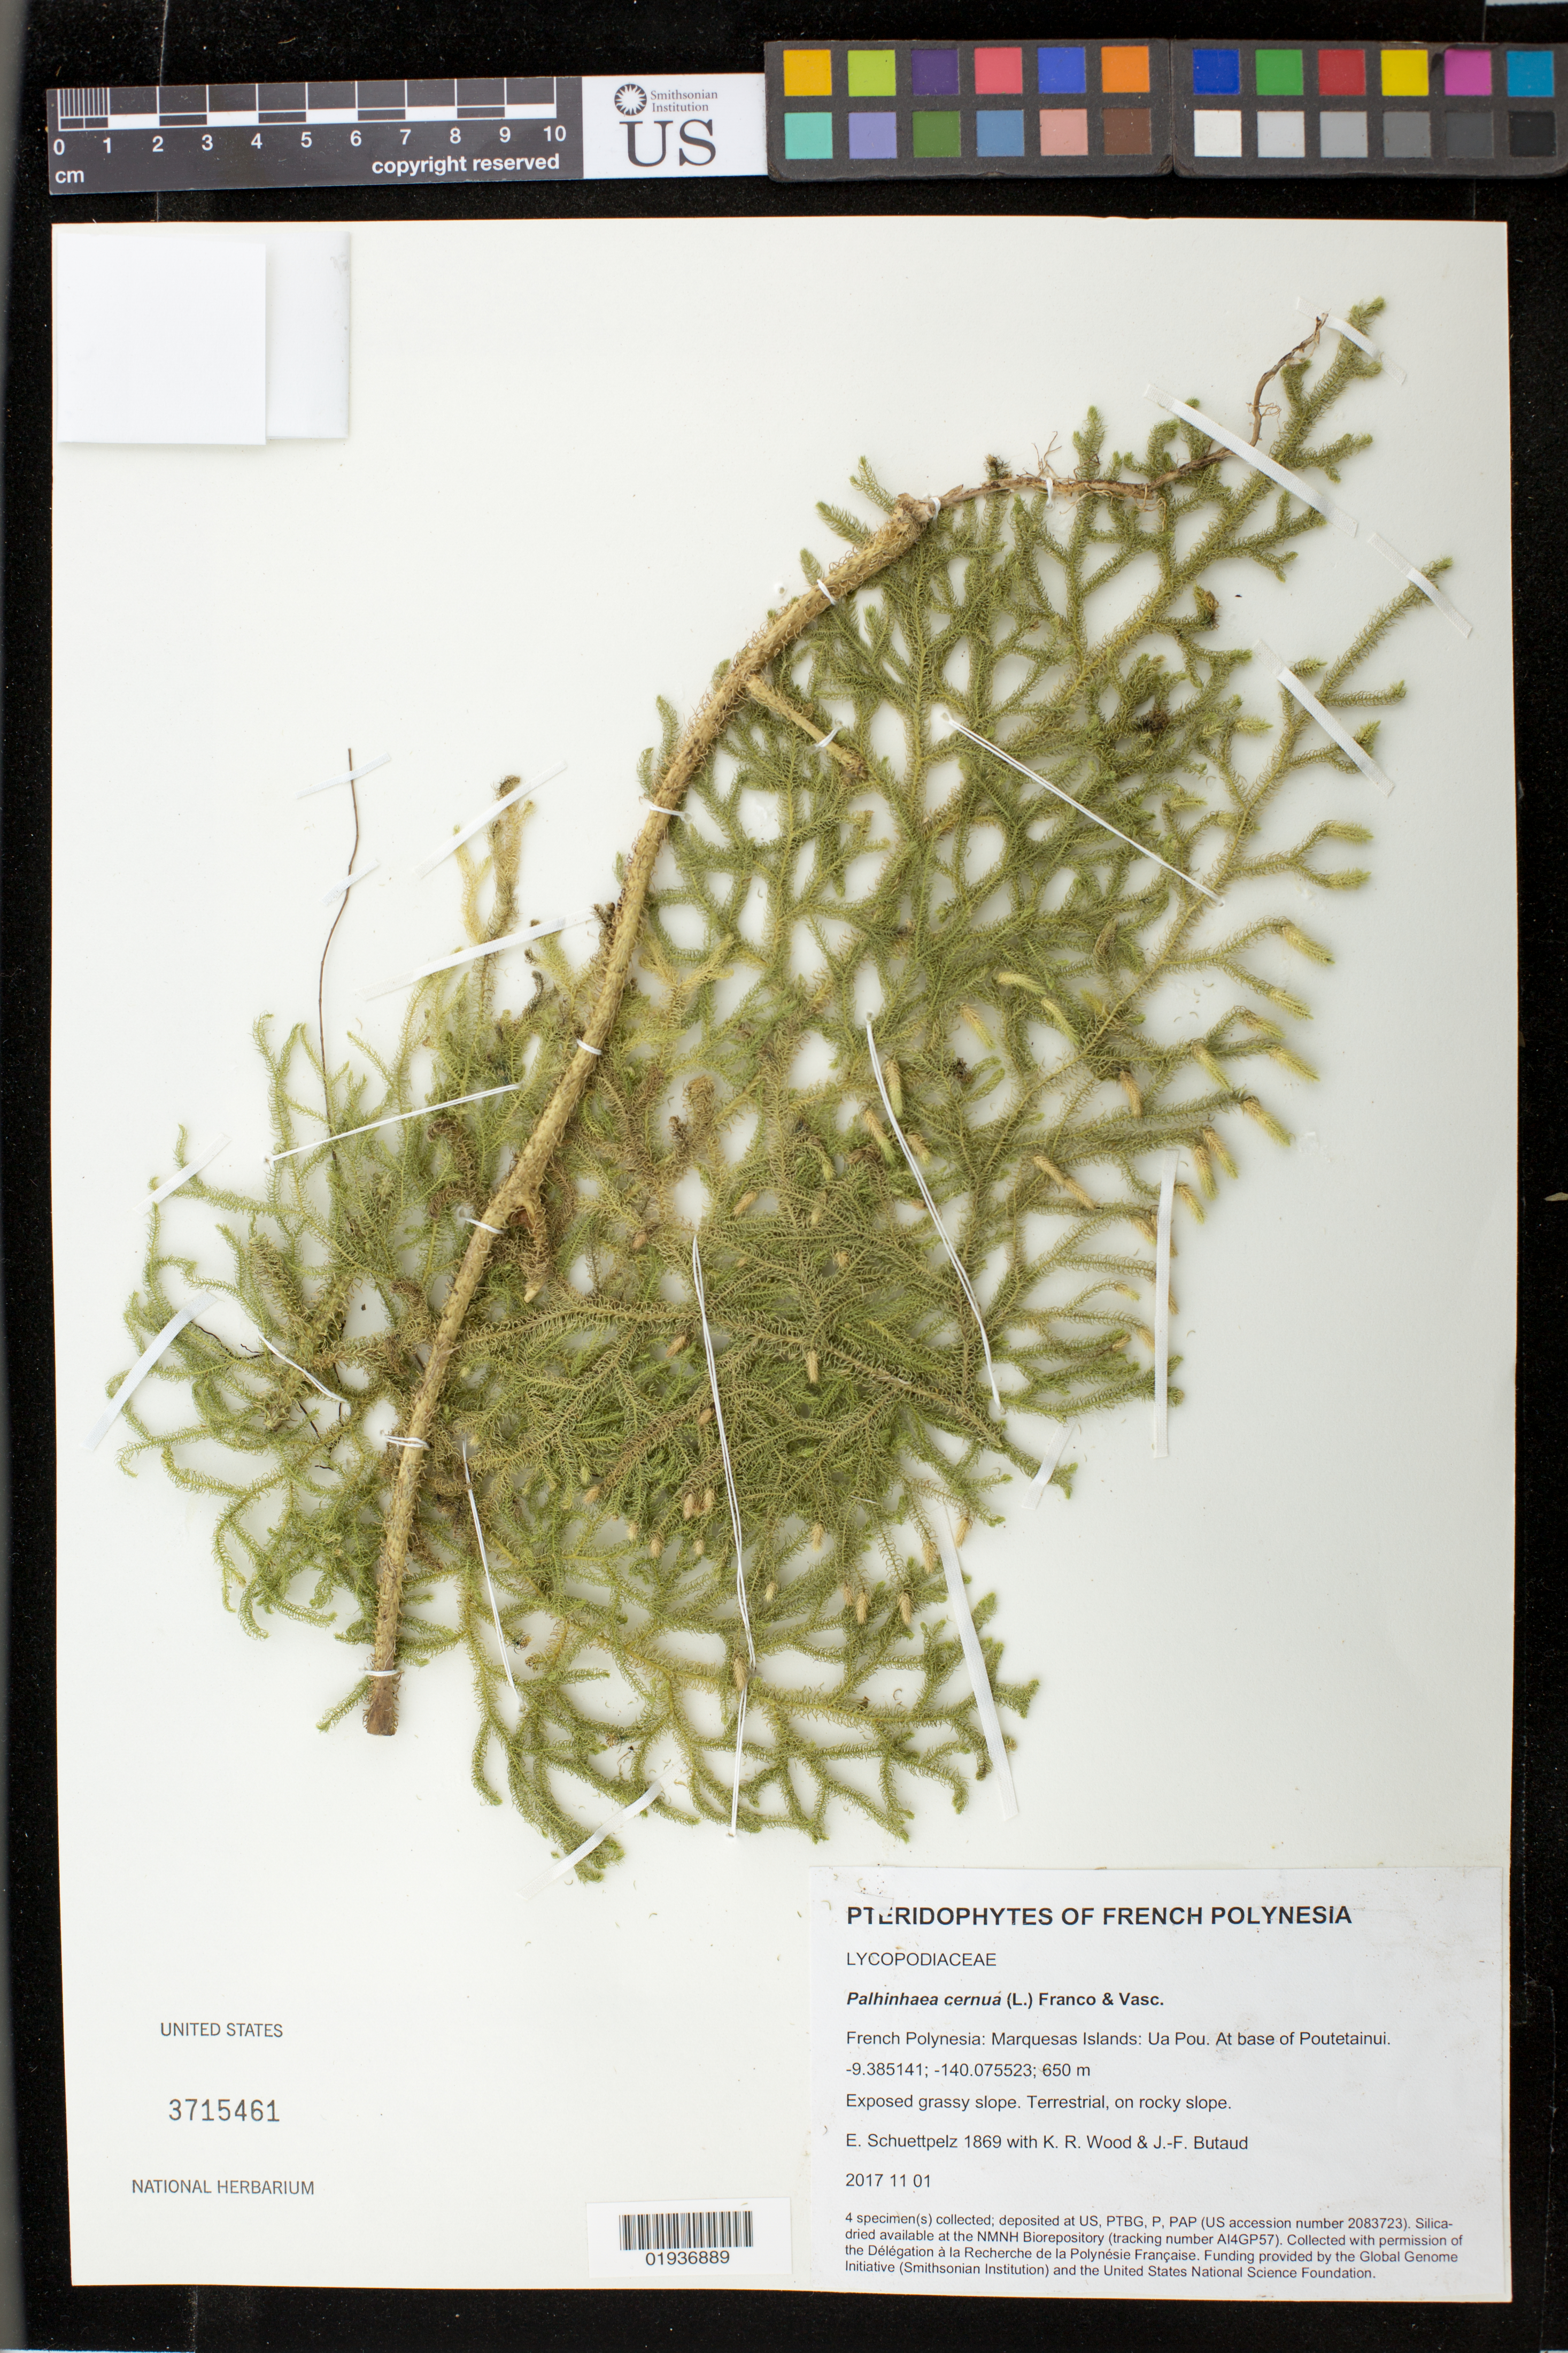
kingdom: Plantae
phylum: Tracheophyta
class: Lycopodiopsida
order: Lycopodiales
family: Lycopodiaceae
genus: Palhinhaea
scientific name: Palhinhaea cernua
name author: (L.) Vasc. & Franco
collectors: E. Schuettpelz, K. R. Wood & J. -F. Butaud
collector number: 1869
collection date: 2017-11-01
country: French Polynesia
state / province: Marquesas Islands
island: Ua Pou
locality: At base of Poutetainui.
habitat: Exposed grassy slope.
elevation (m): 650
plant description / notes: Collected with permission of the Délégation à la Recherche de la Polynésie Française. Funding provided by the Global Genome Initiative (Smithsonian Institution) and the United States National Science Foundation. Silica dried tissue stored at AI4GP57 in the NMNH Biorepository, Smithsonian Institution.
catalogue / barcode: US 3715461